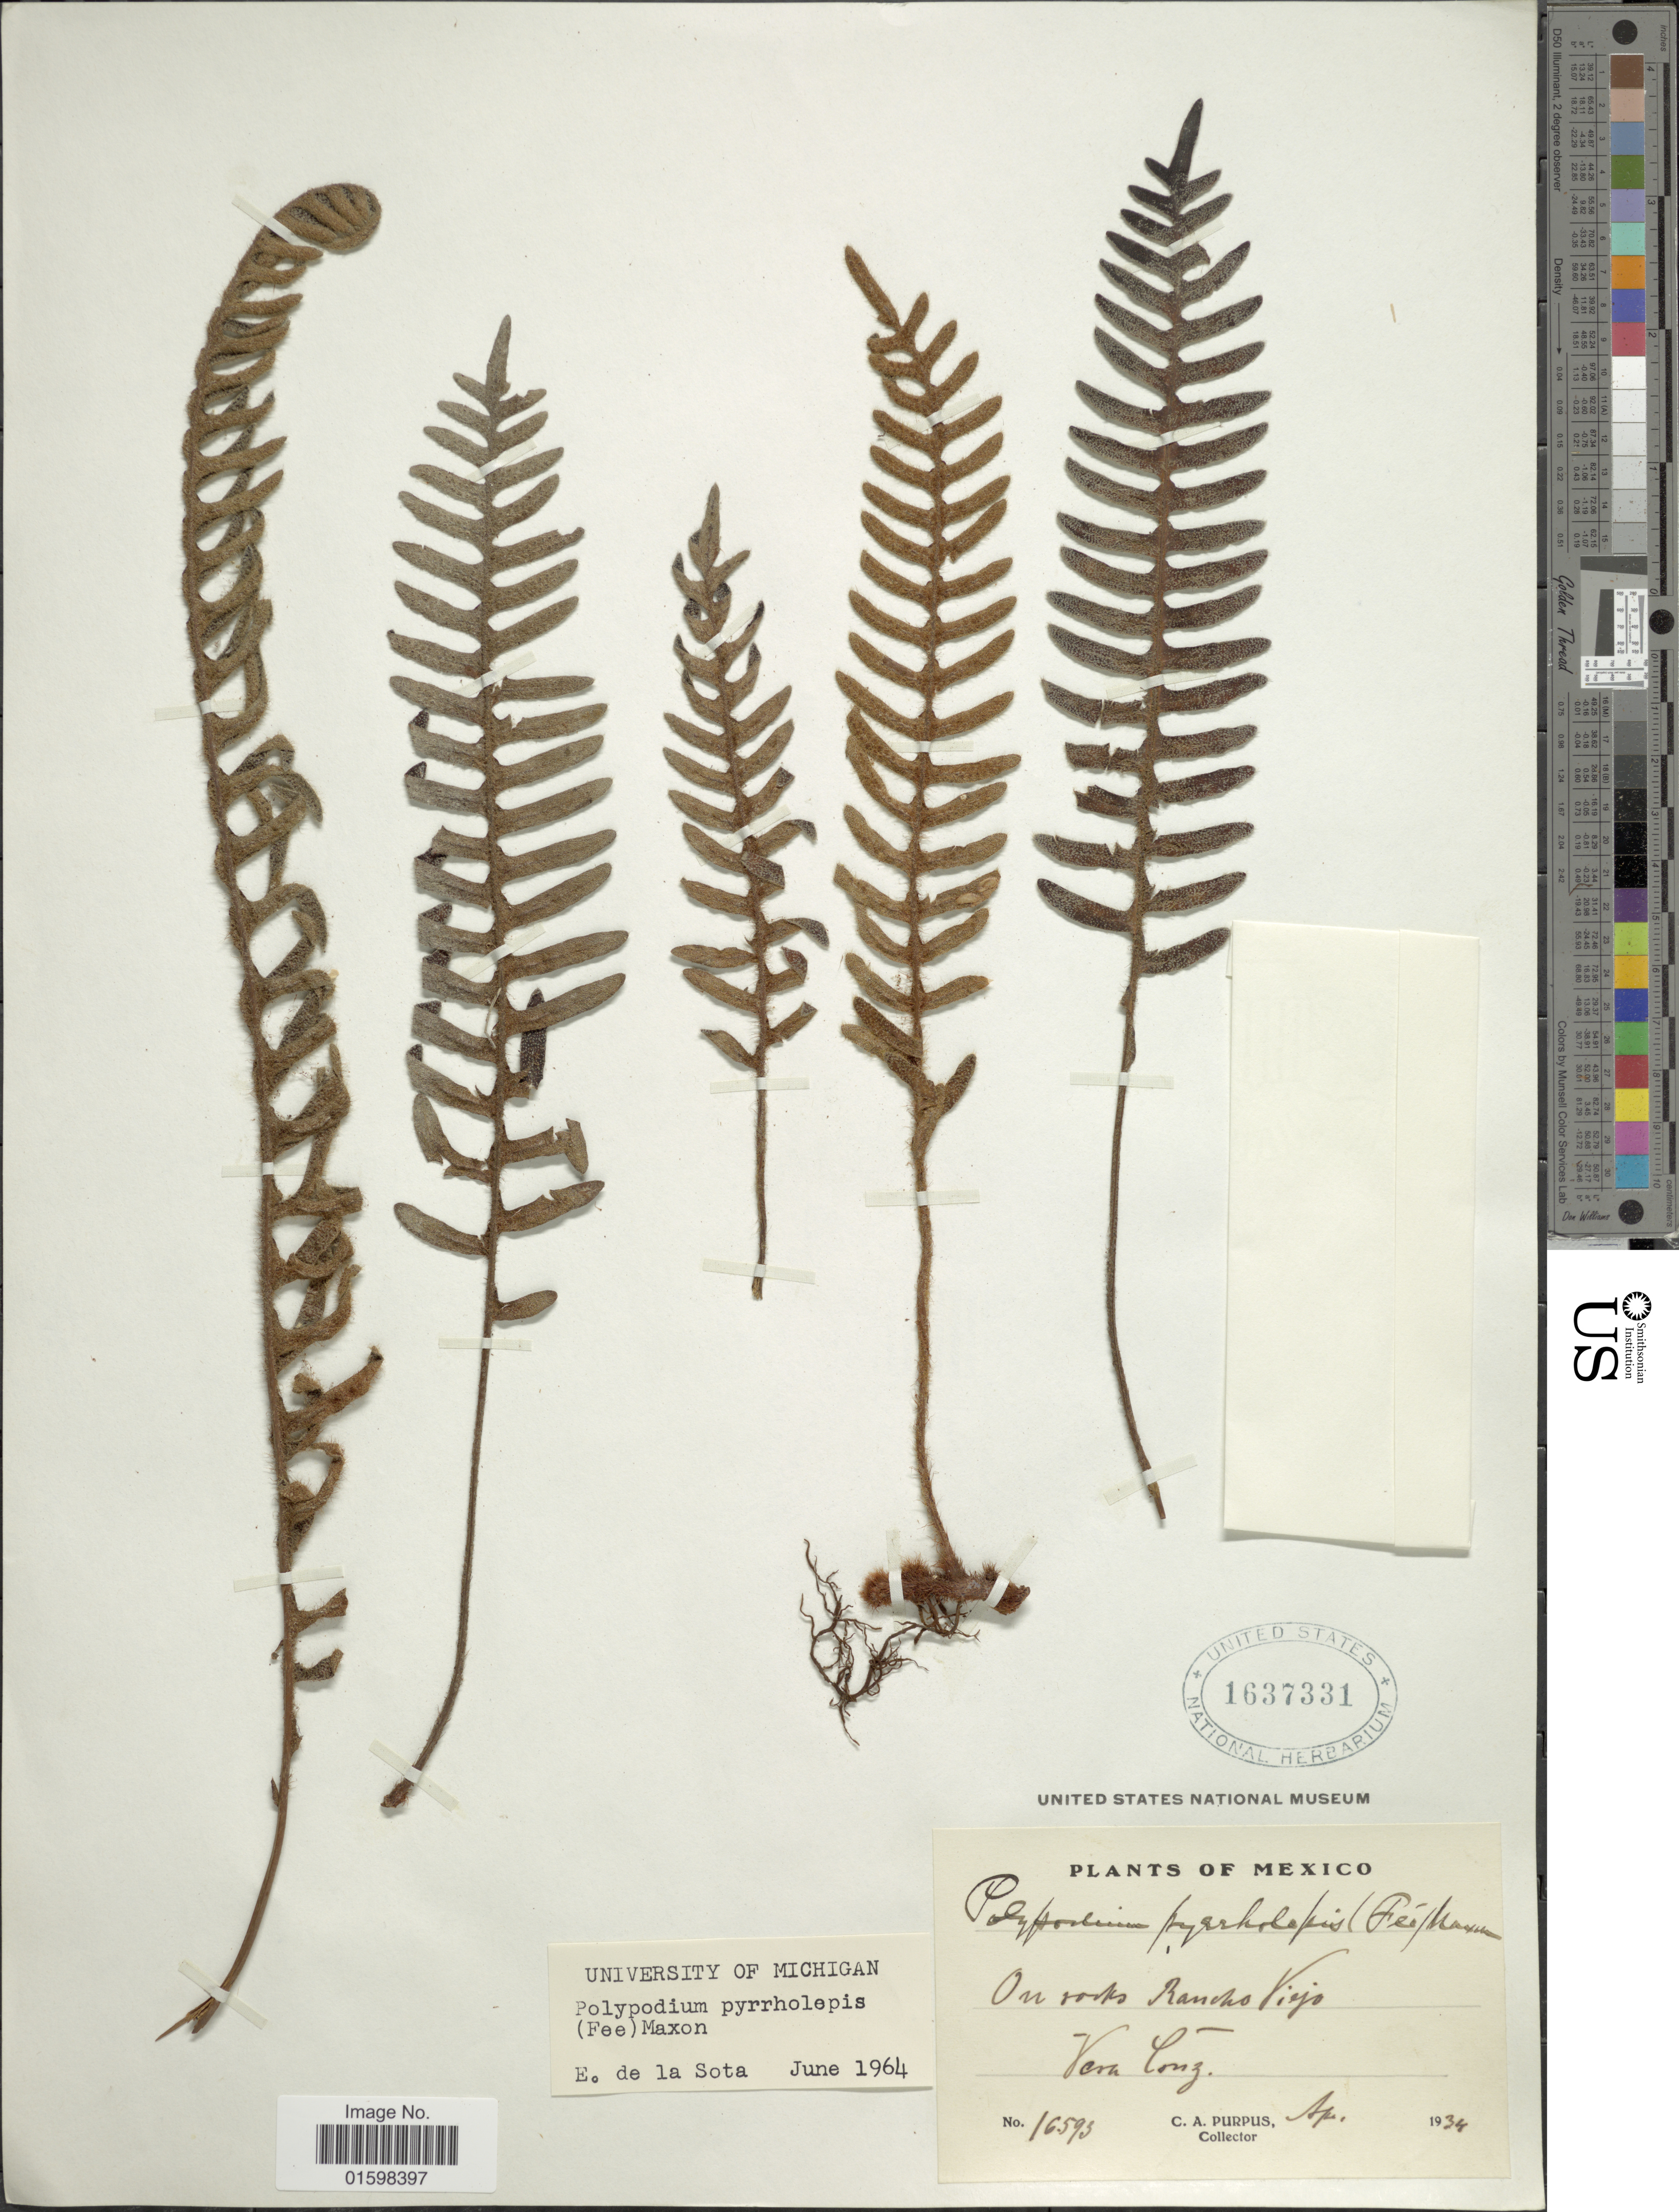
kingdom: Plantae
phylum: Tracheophyta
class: Polypodiopsida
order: Polypodiales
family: Polypodiaceae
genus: Pleopeltis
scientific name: Pleopeltis pyrrholepis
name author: (Fée) A.R. Sm. & Tejero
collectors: C. A. Purpus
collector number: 16593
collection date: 1934-04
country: Mexico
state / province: Veracruz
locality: Rancho Viejo, Vera Cruz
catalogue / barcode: US 1637331